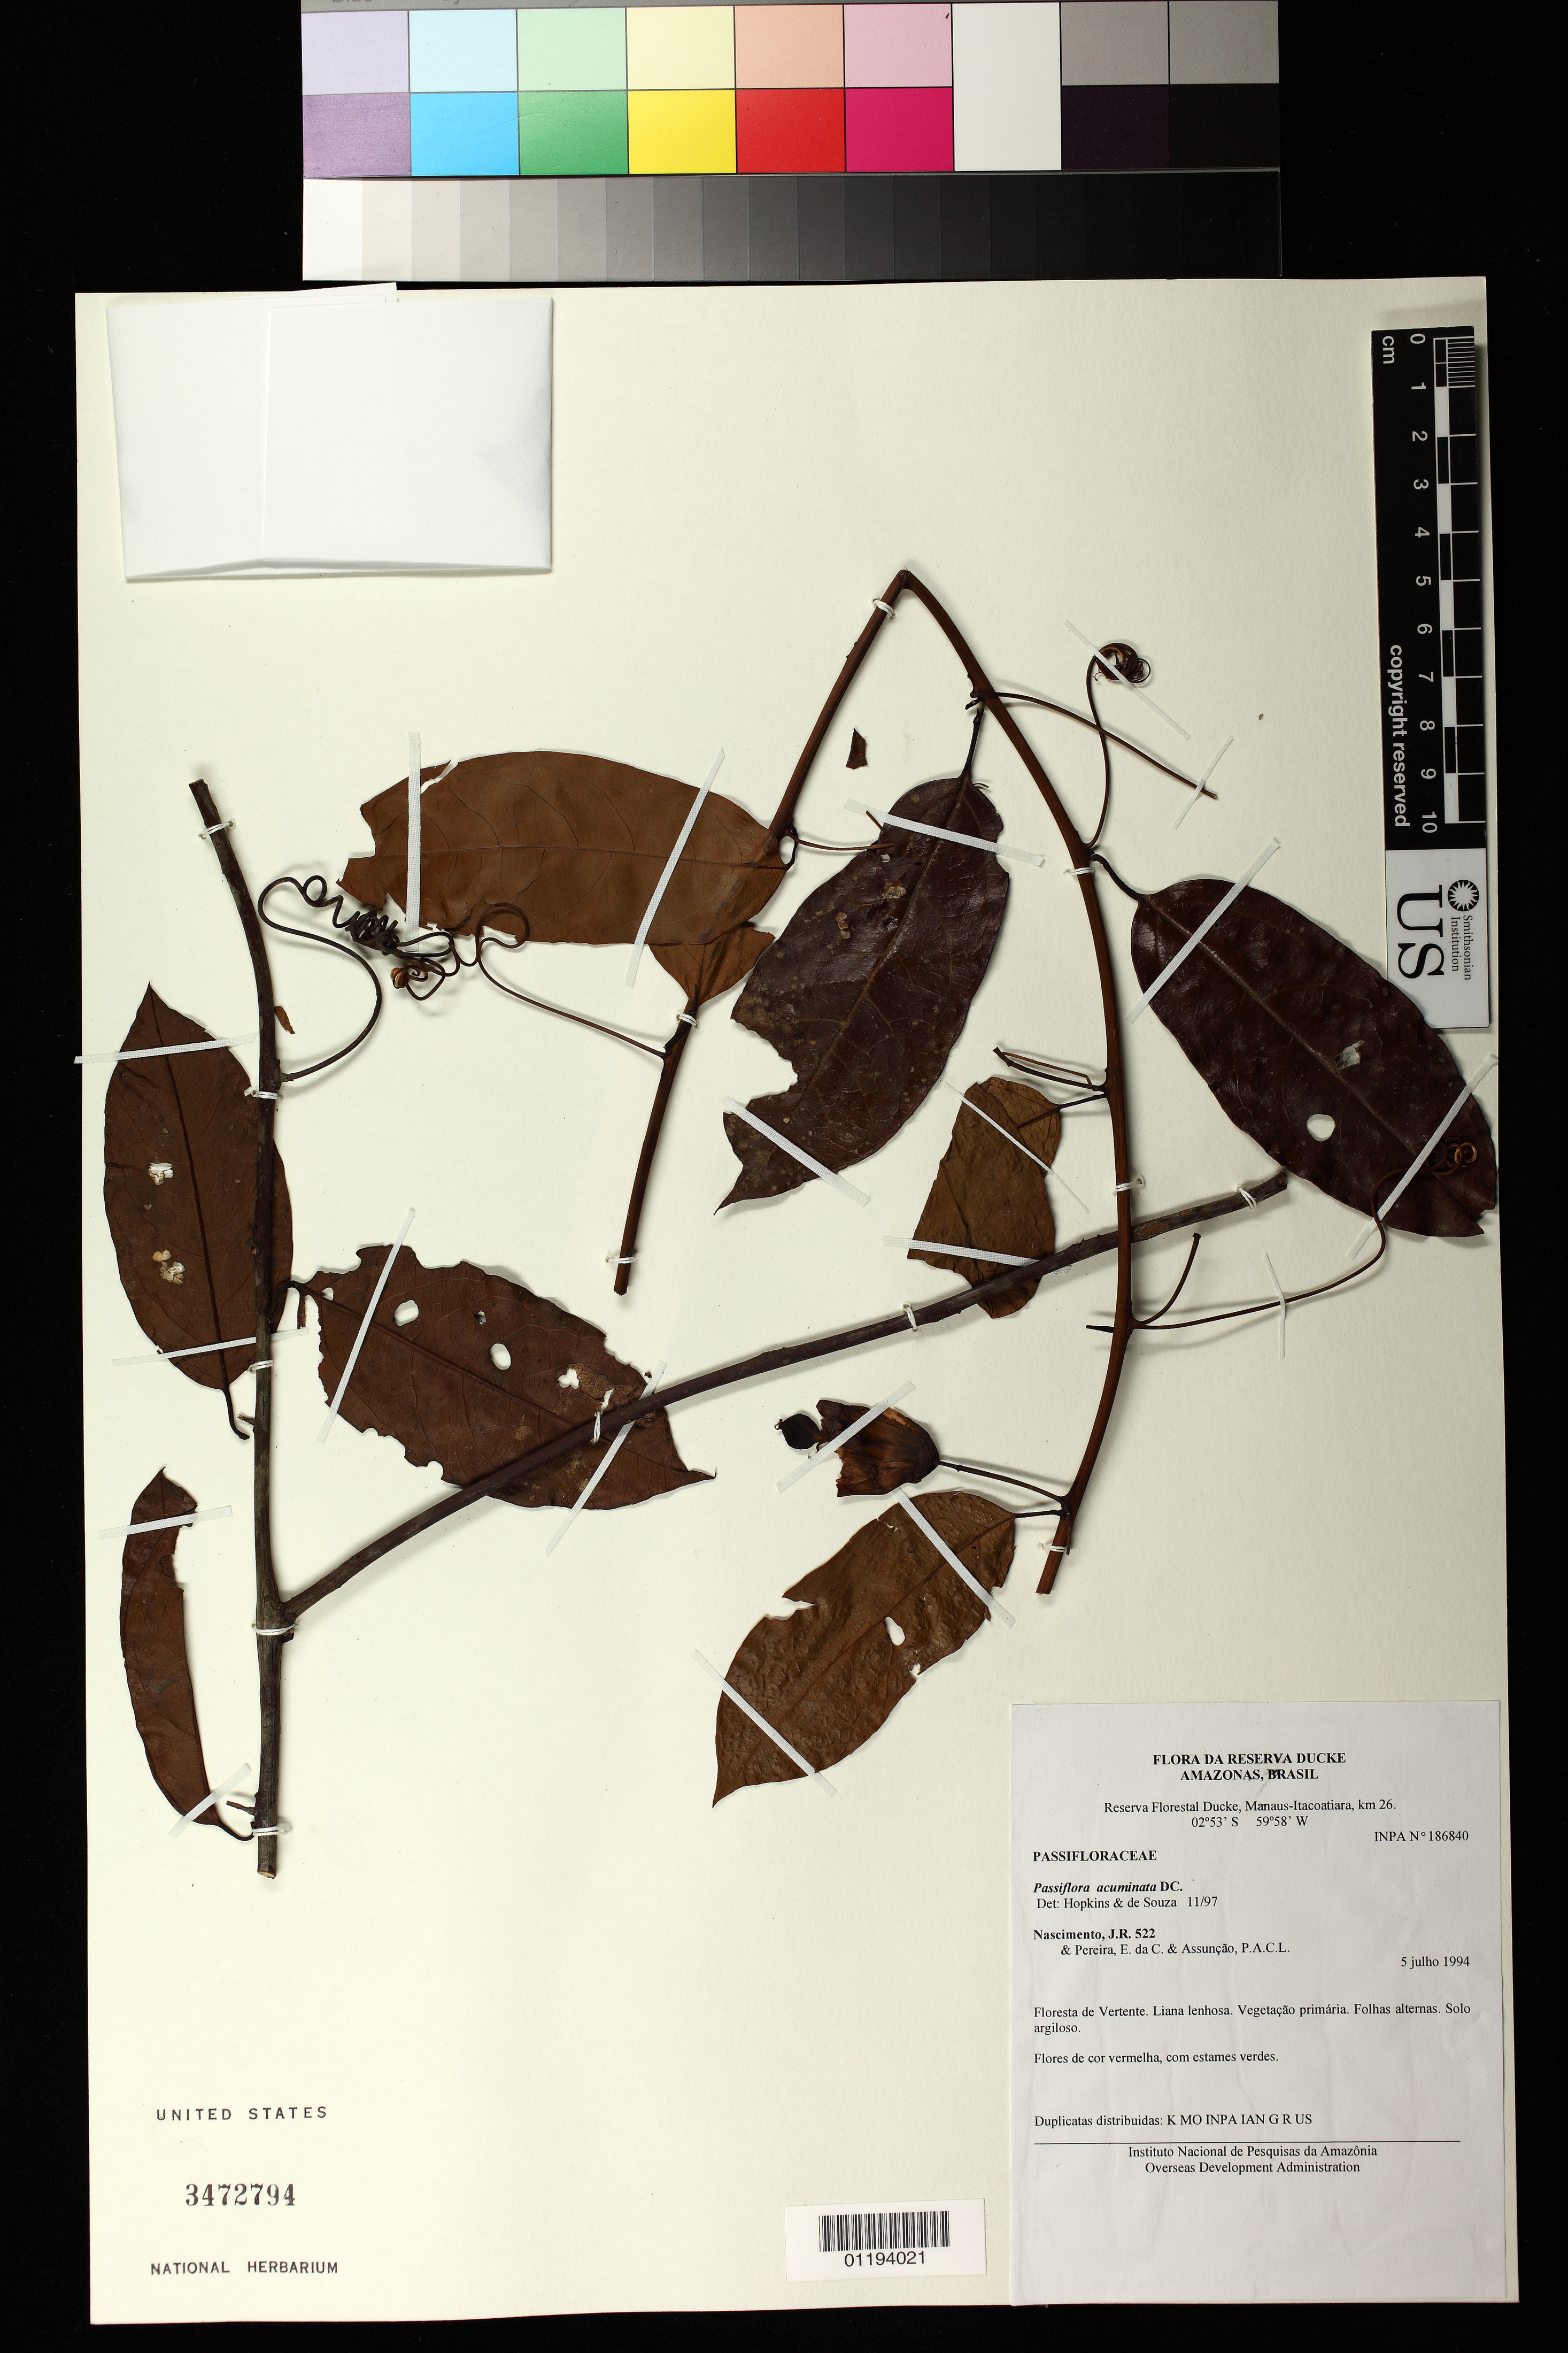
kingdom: Plantae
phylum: Tracheophyta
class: Magnoliopsida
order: Malpighiales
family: Passifloraceae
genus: Passiflora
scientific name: Passiflora acuminata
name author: DC.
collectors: J. R. Nascimento, E. C. Pereira & P. A. Assunçao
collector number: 522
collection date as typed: Jul 4 1994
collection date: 1994-07-04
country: Brazil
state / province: Amazonas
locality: Reserva Florestal Ducke, Manaus-Itacoatiara, km 26.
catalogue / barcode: US 3472794